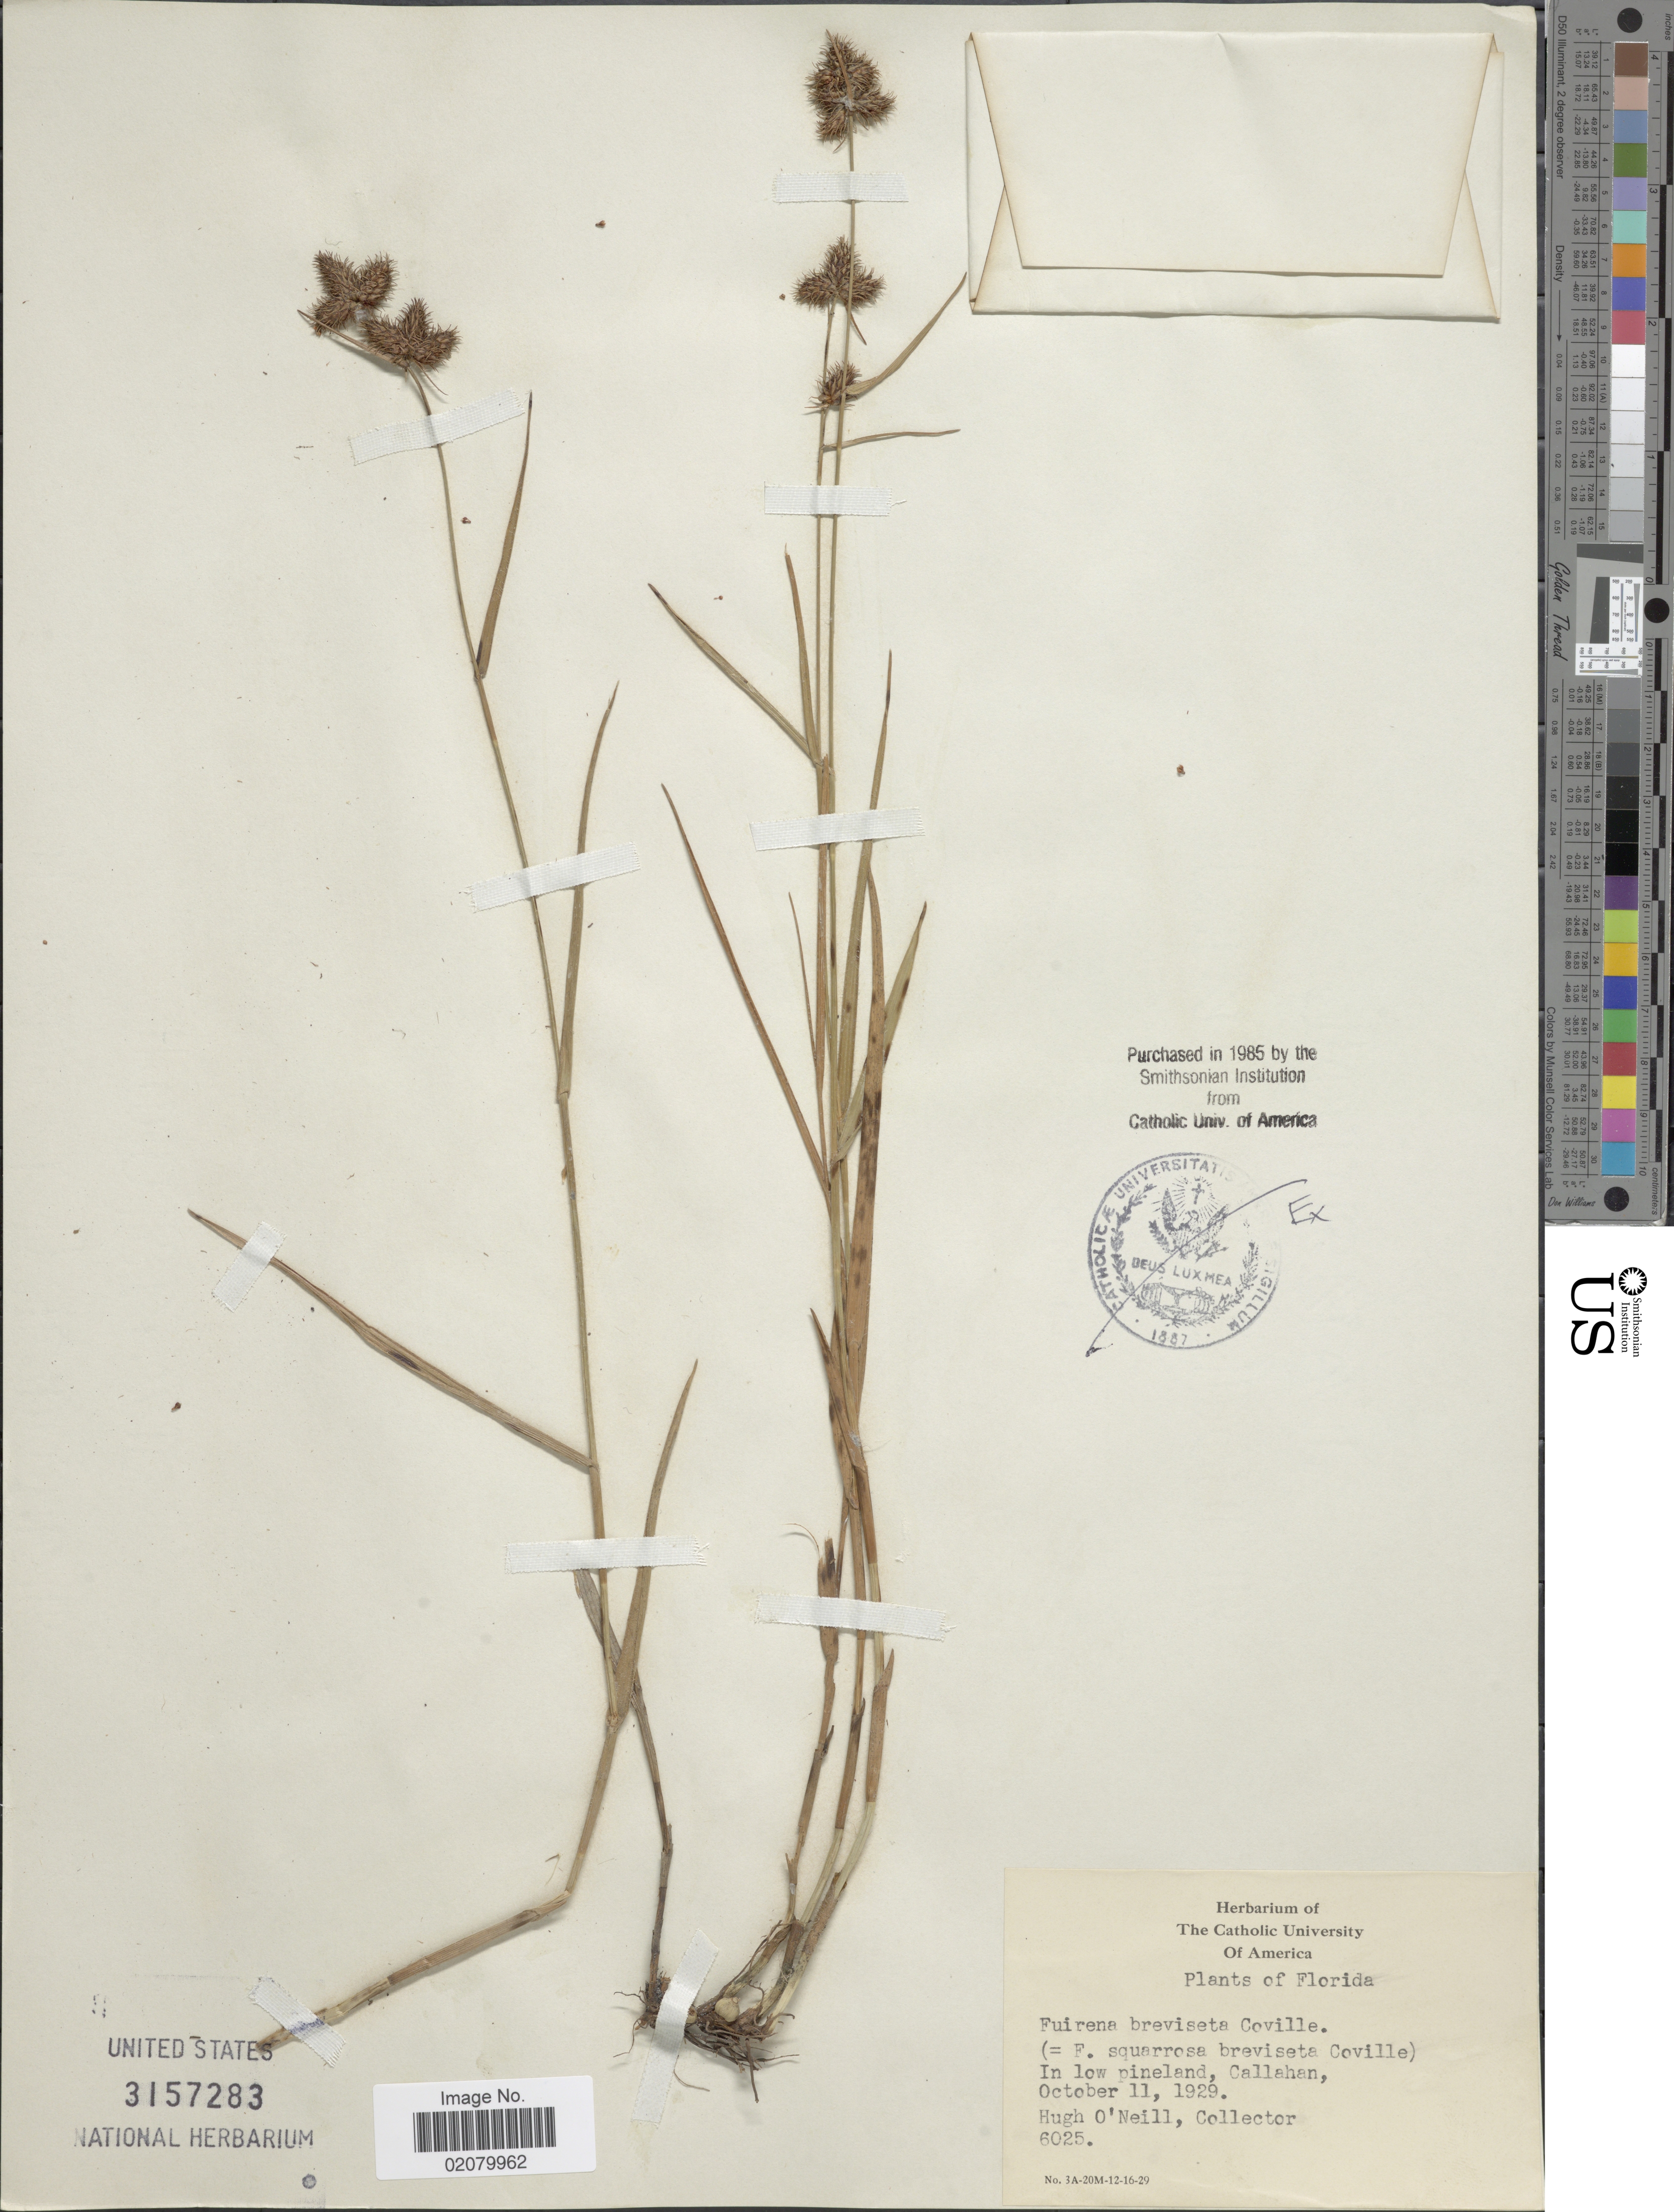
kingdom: Plantae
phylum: Tracheophyta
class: Liliopsida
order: Poales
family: Cyperaceae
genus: Fuirena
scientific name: Fuirena squarrosa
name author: Michx.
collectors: H. O'Neill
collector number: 6025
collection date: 1929-10-11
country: United States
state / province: Florida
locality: In low pineland, Callahan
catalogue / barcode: US 3157283